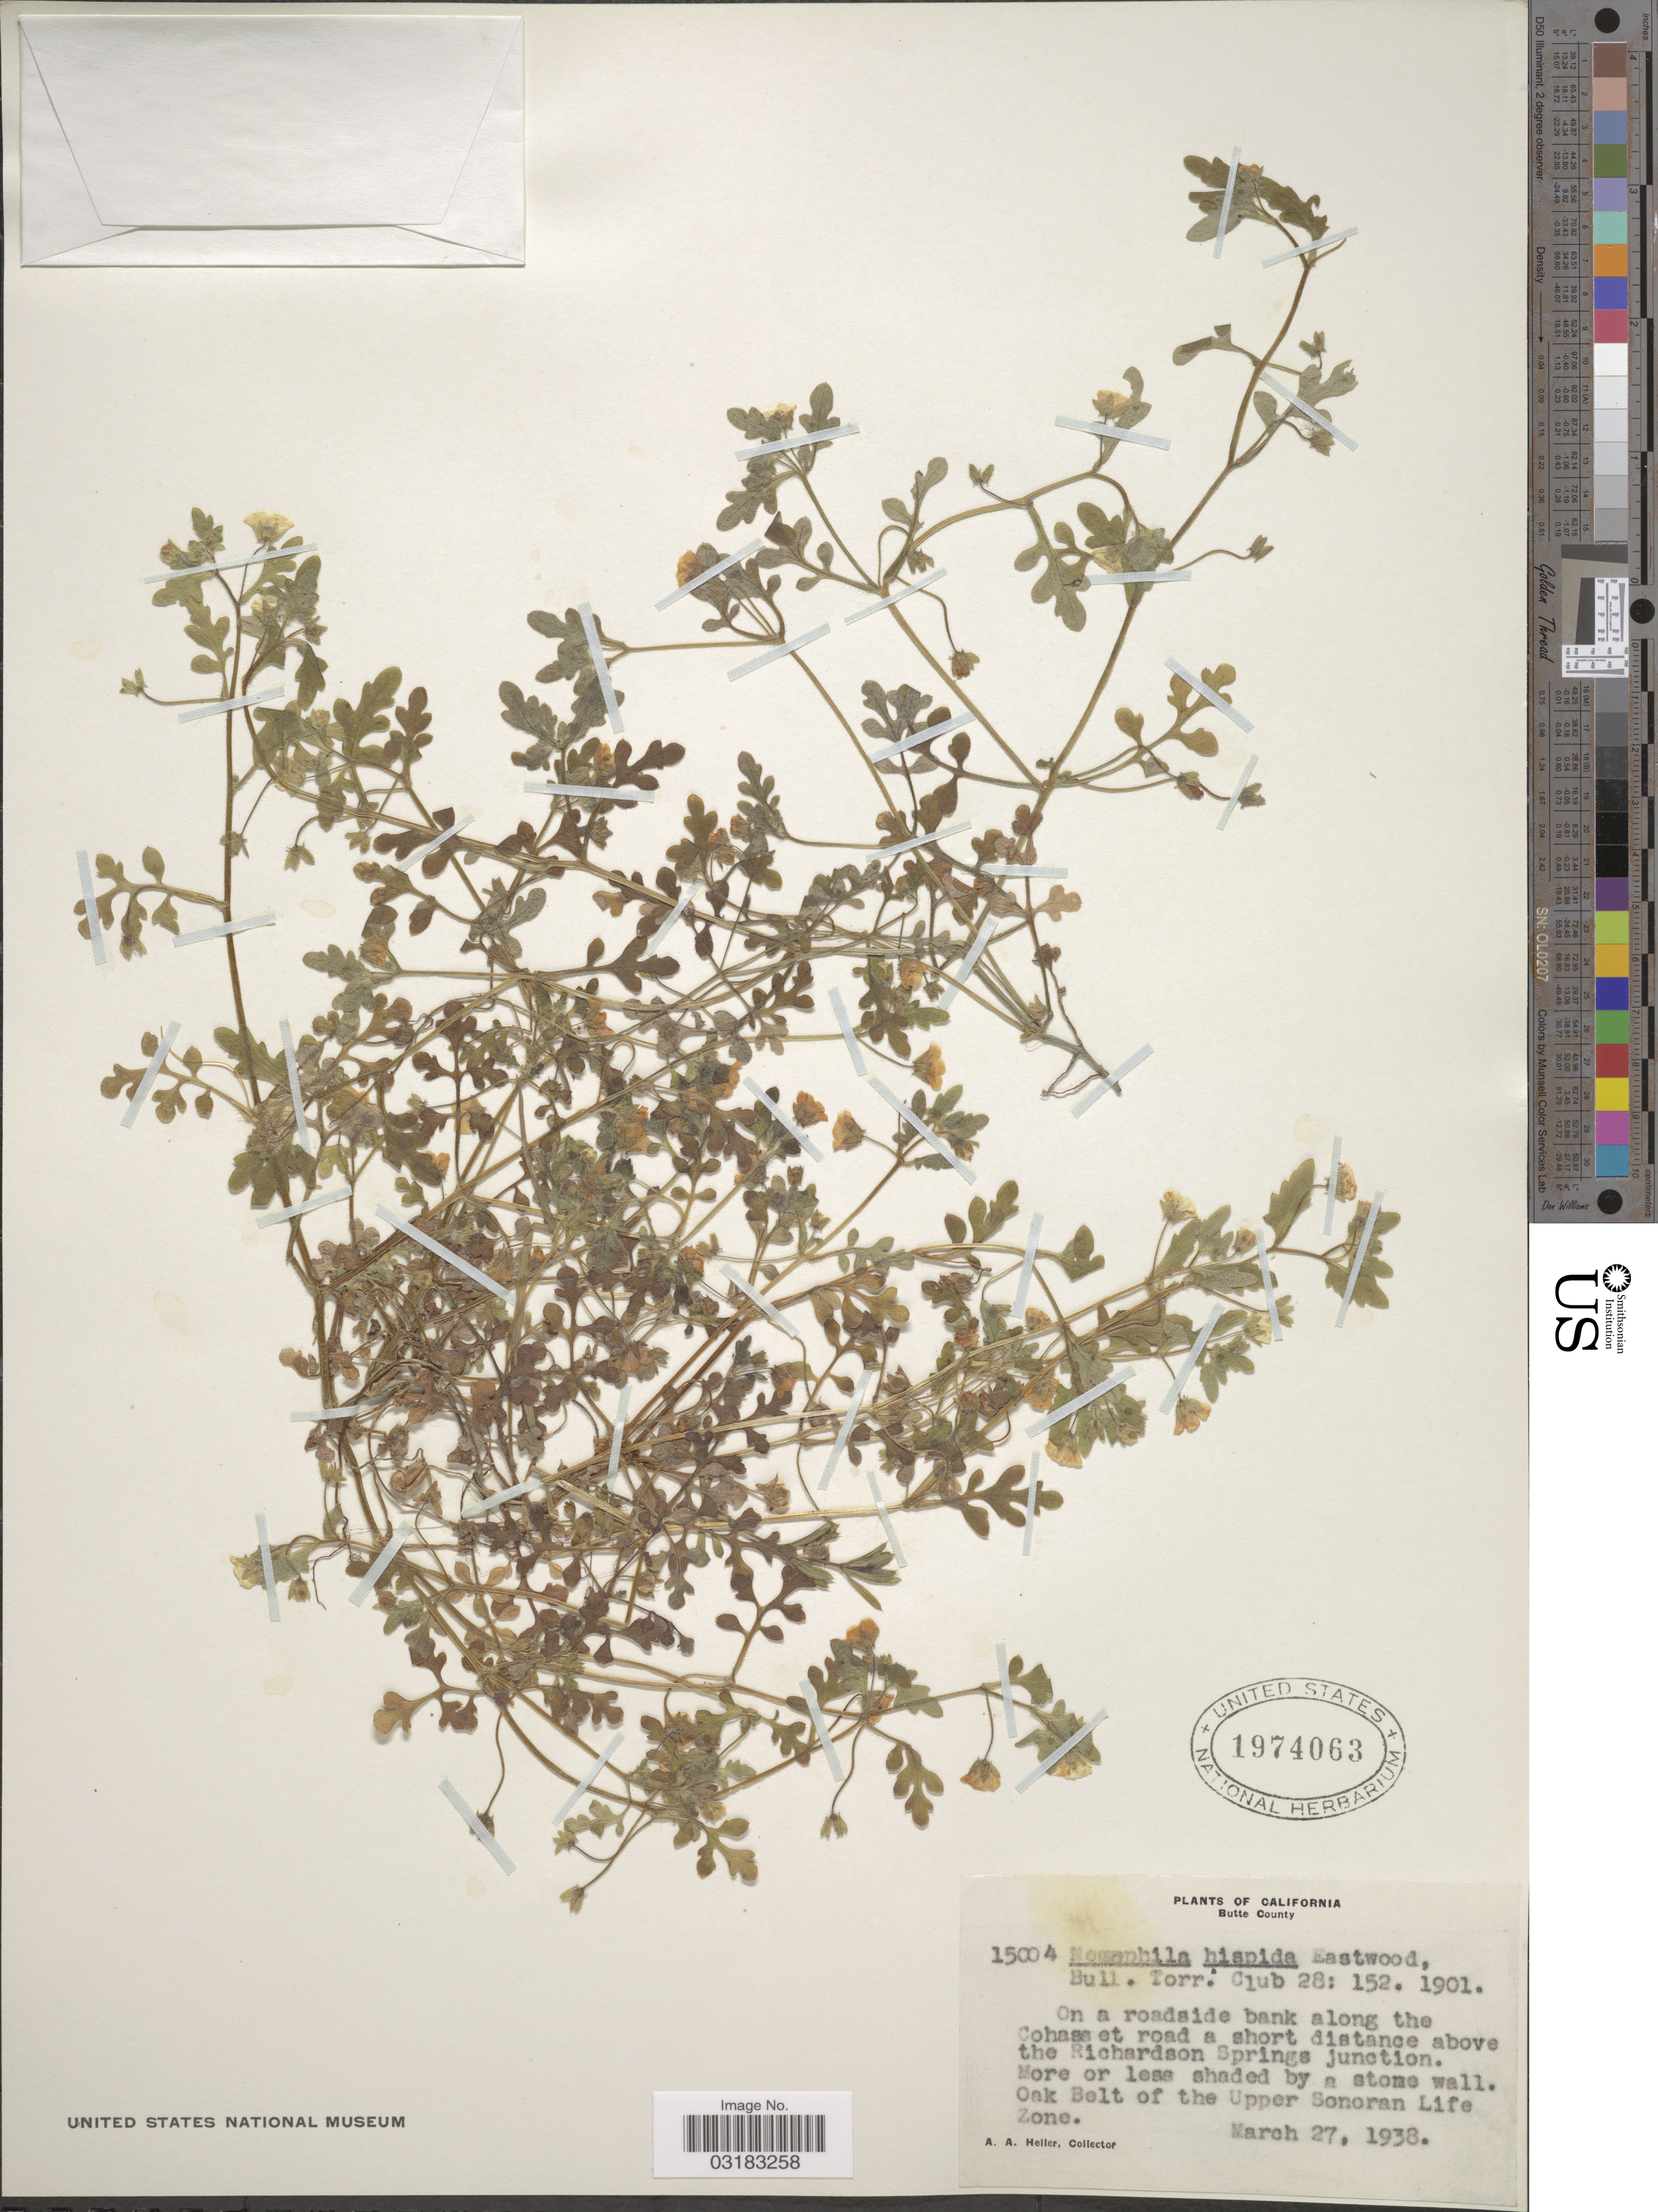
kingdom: Plantae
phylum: Tracheophyta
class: Magnoliopsida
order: Boraginales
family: Hydrophyllaceae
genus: Nemophila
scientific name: Nemophila hispida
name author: Eastw.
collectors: A. A. Heller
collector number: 15004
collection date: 1938-03-27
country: United States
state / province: California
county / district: Butte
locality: Butte County. On a roadside bank along the Cohasset road a short distance above the Richardson Springs junction. More or less shaded by a stone wall. Oak Belt of the Upper Sonoran Life Zone.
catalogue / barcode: US 1974063